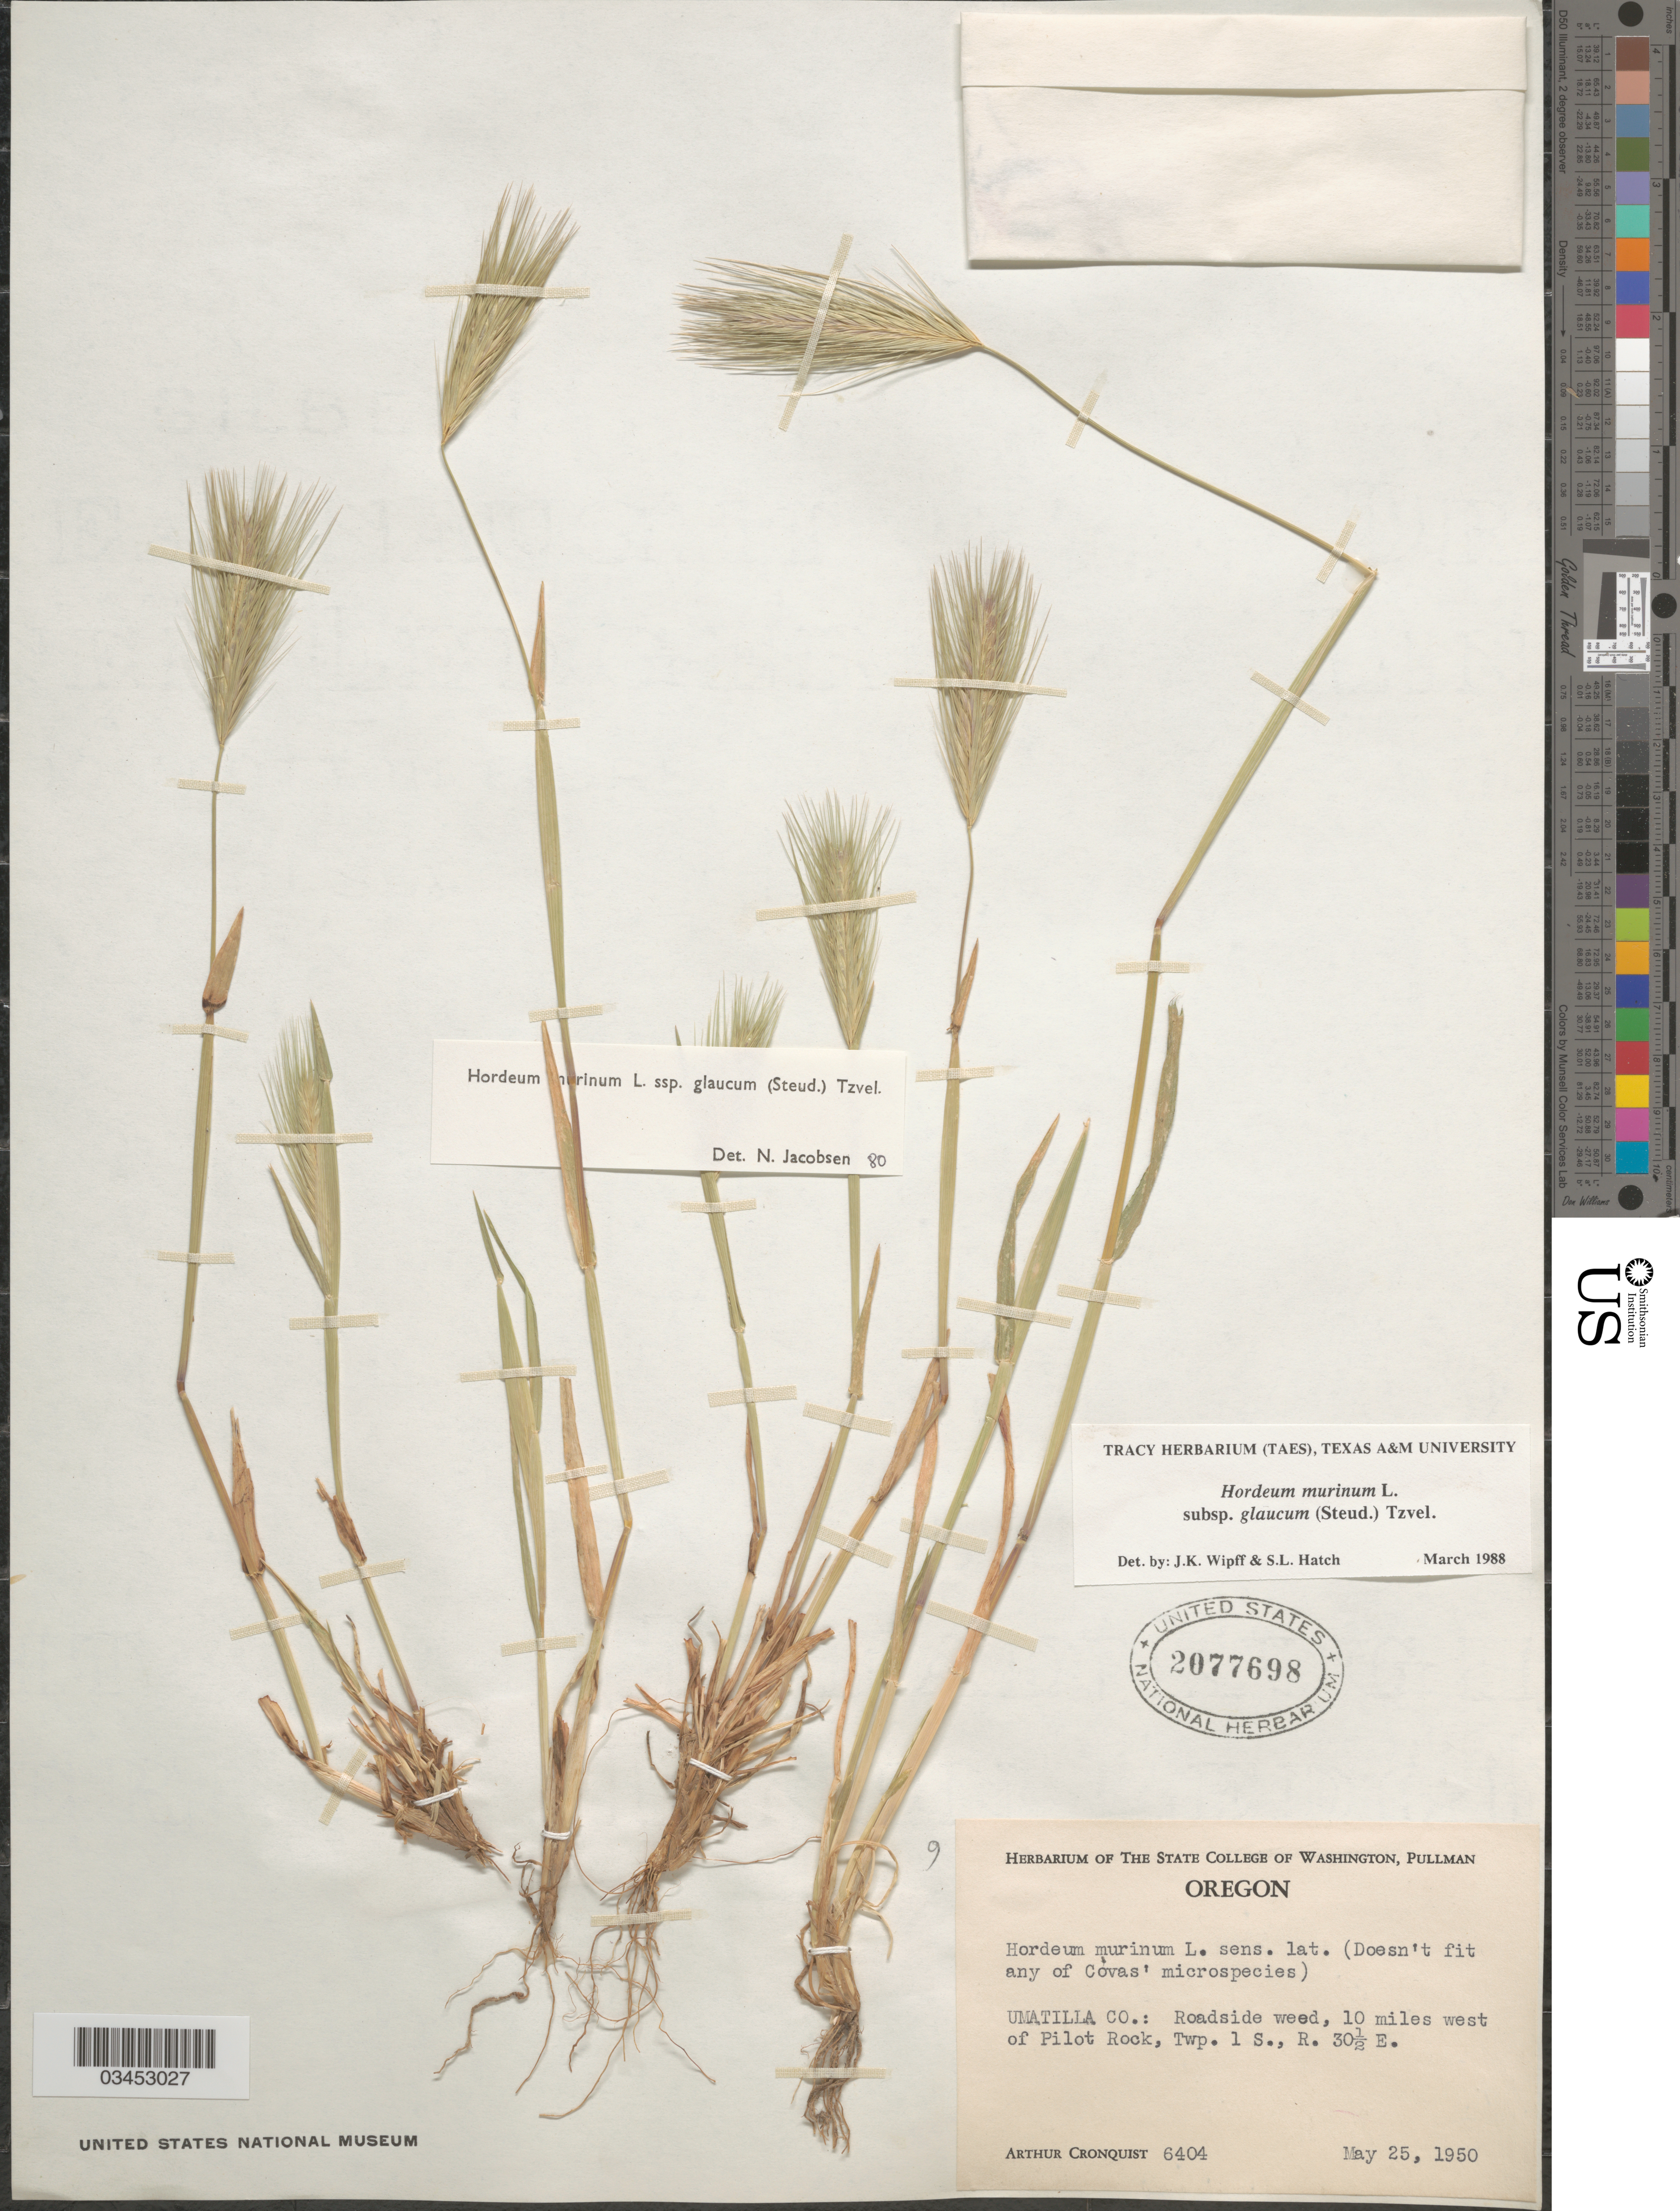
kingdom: Plantae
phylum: Tracheophyta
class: Liliopsida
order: Poales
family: Poaceae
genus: Hordeum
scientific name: Hordeum murinum subsp. glaucum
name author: (Steud.) Tzvelev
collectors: A. J. Cronquist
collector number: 6404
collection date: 1950-05-25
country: United States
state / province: Oregon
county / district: Umatilla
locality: Umatilla Co.: Roadside weed, 10 miles west of Pilot Rock, Twp. 1 S., R. 30 1/2 E.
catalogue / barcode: US 2077698